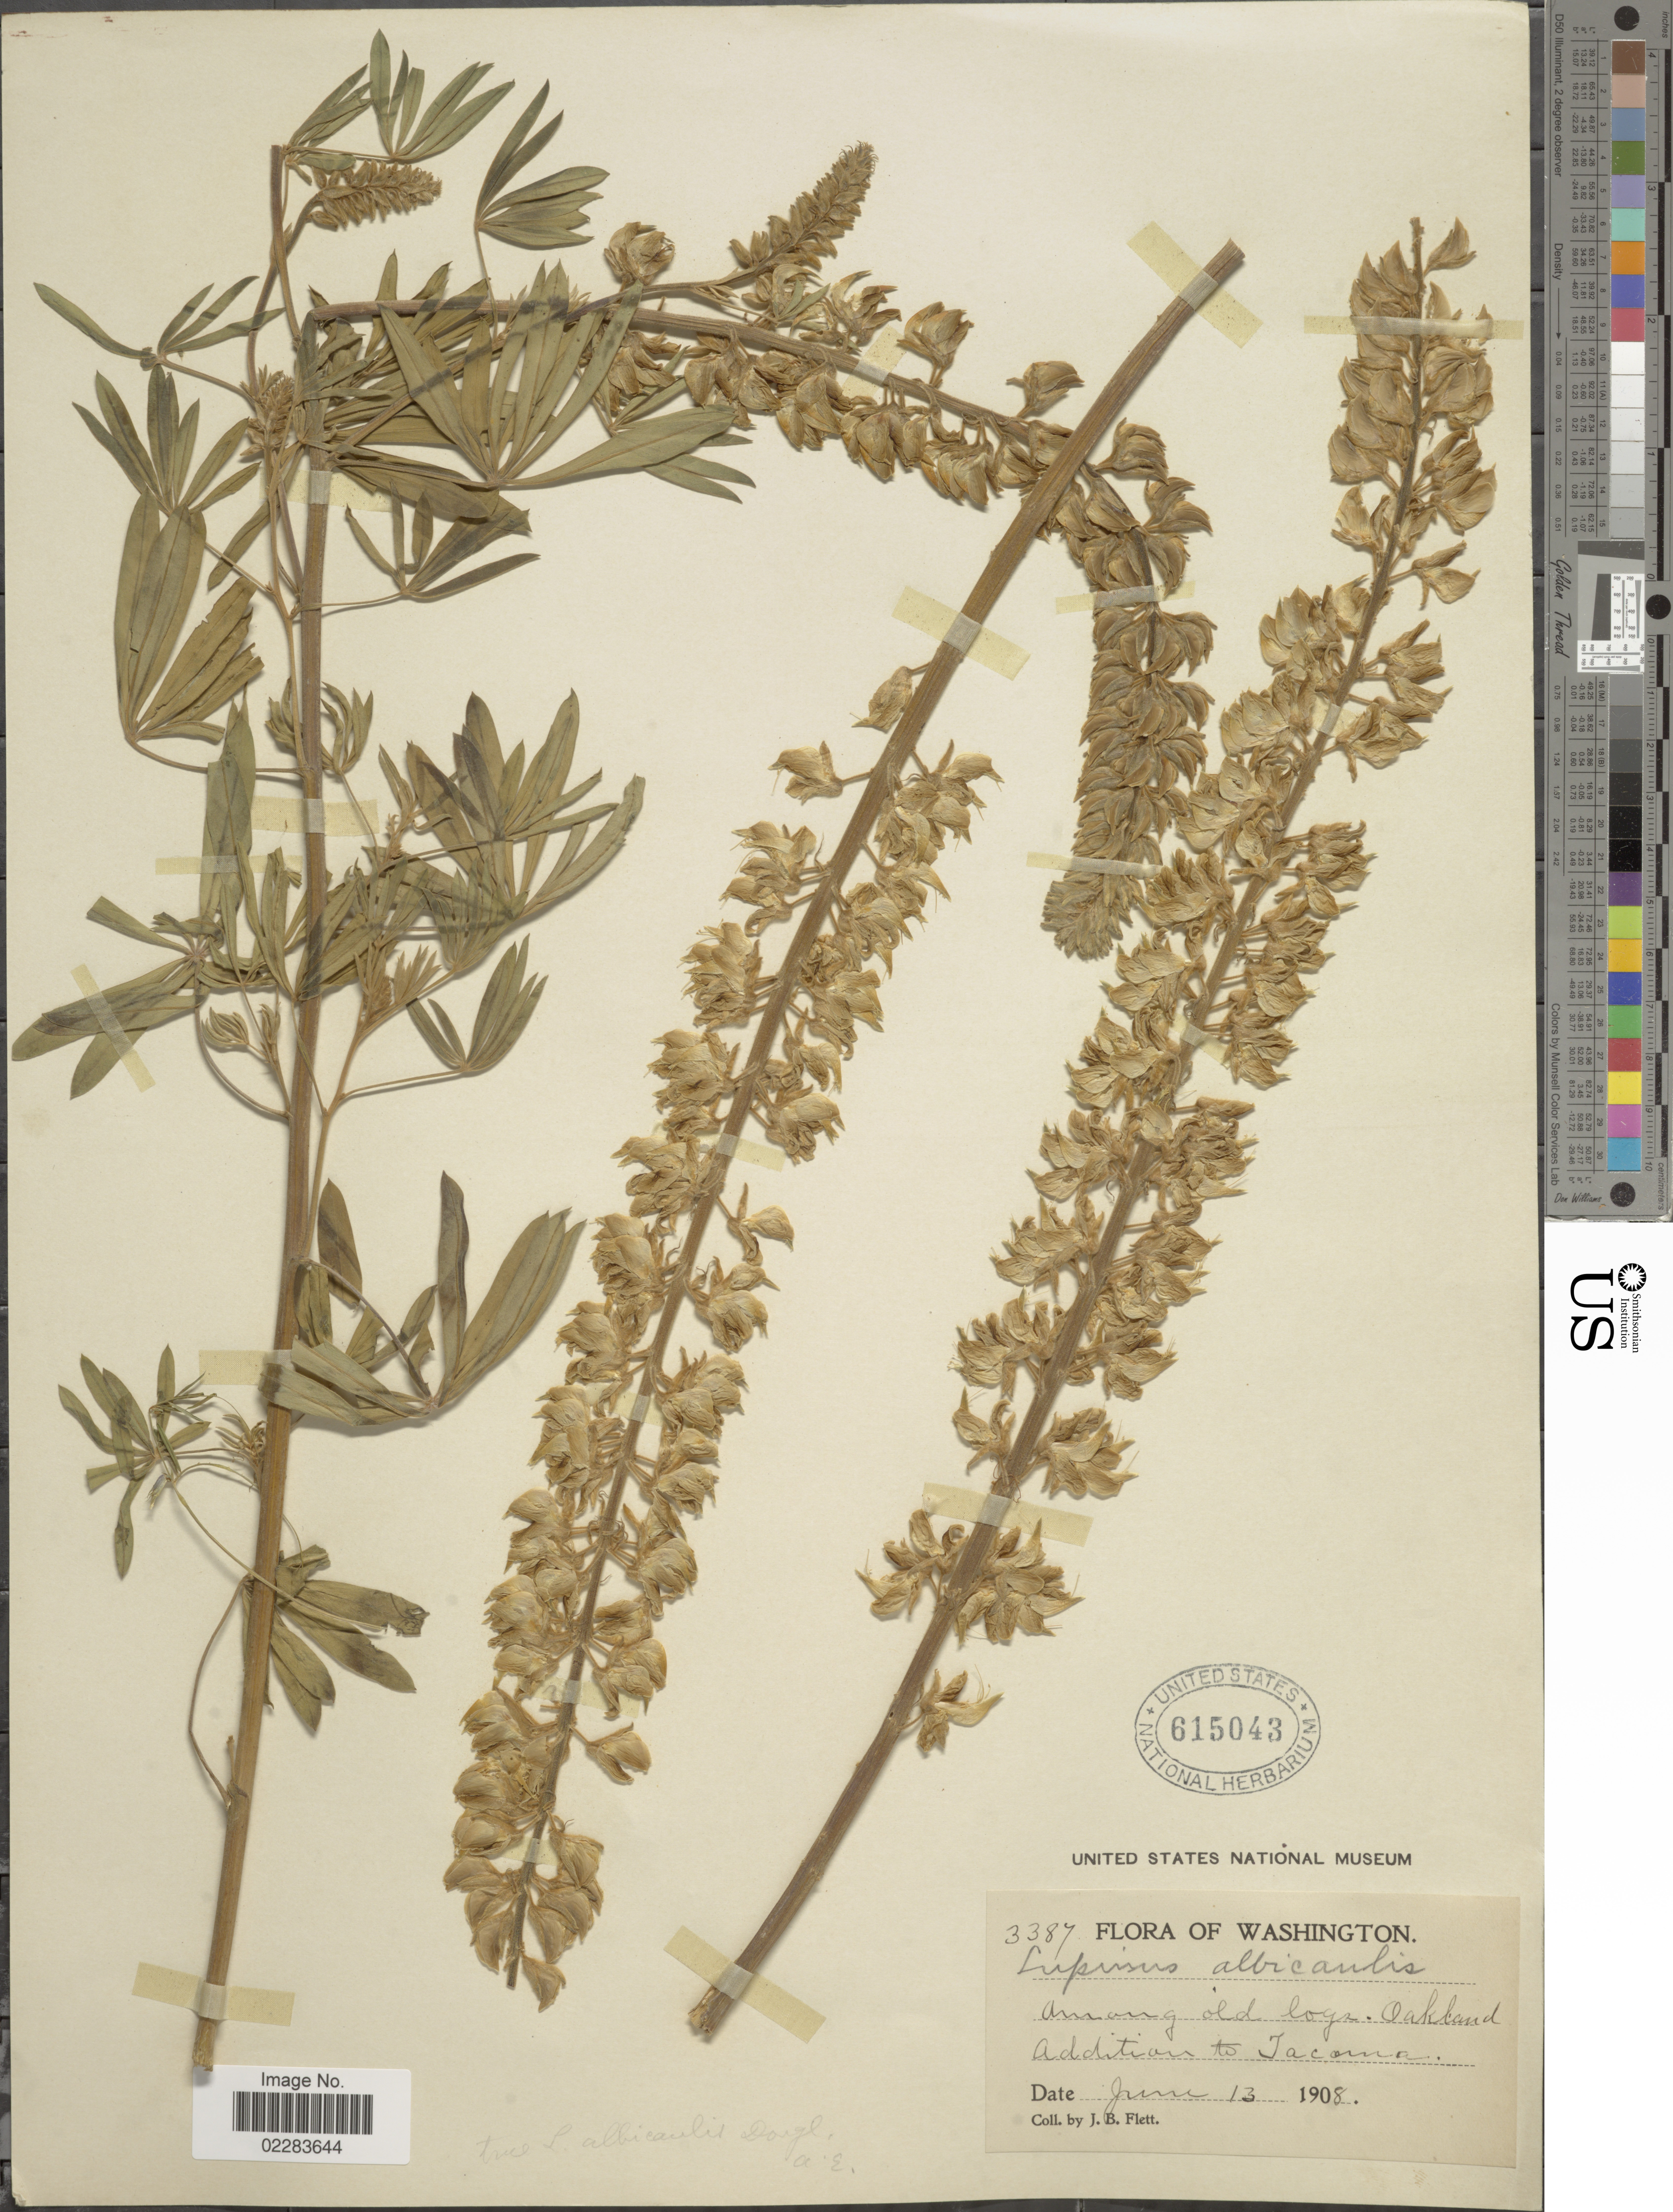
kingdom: Plantae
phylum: Tracheophyta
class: Magnoliopsida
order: Fabales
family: Fabaceae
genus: Lupinus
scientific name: Lupinus albicaulis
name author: Douglas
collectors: J. Flett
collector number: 3387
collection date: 1908-06-13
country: United States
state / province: Washington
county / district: Pierce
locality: Among old logs. Oakland. Addition to Tacoma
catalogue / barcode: US 615043